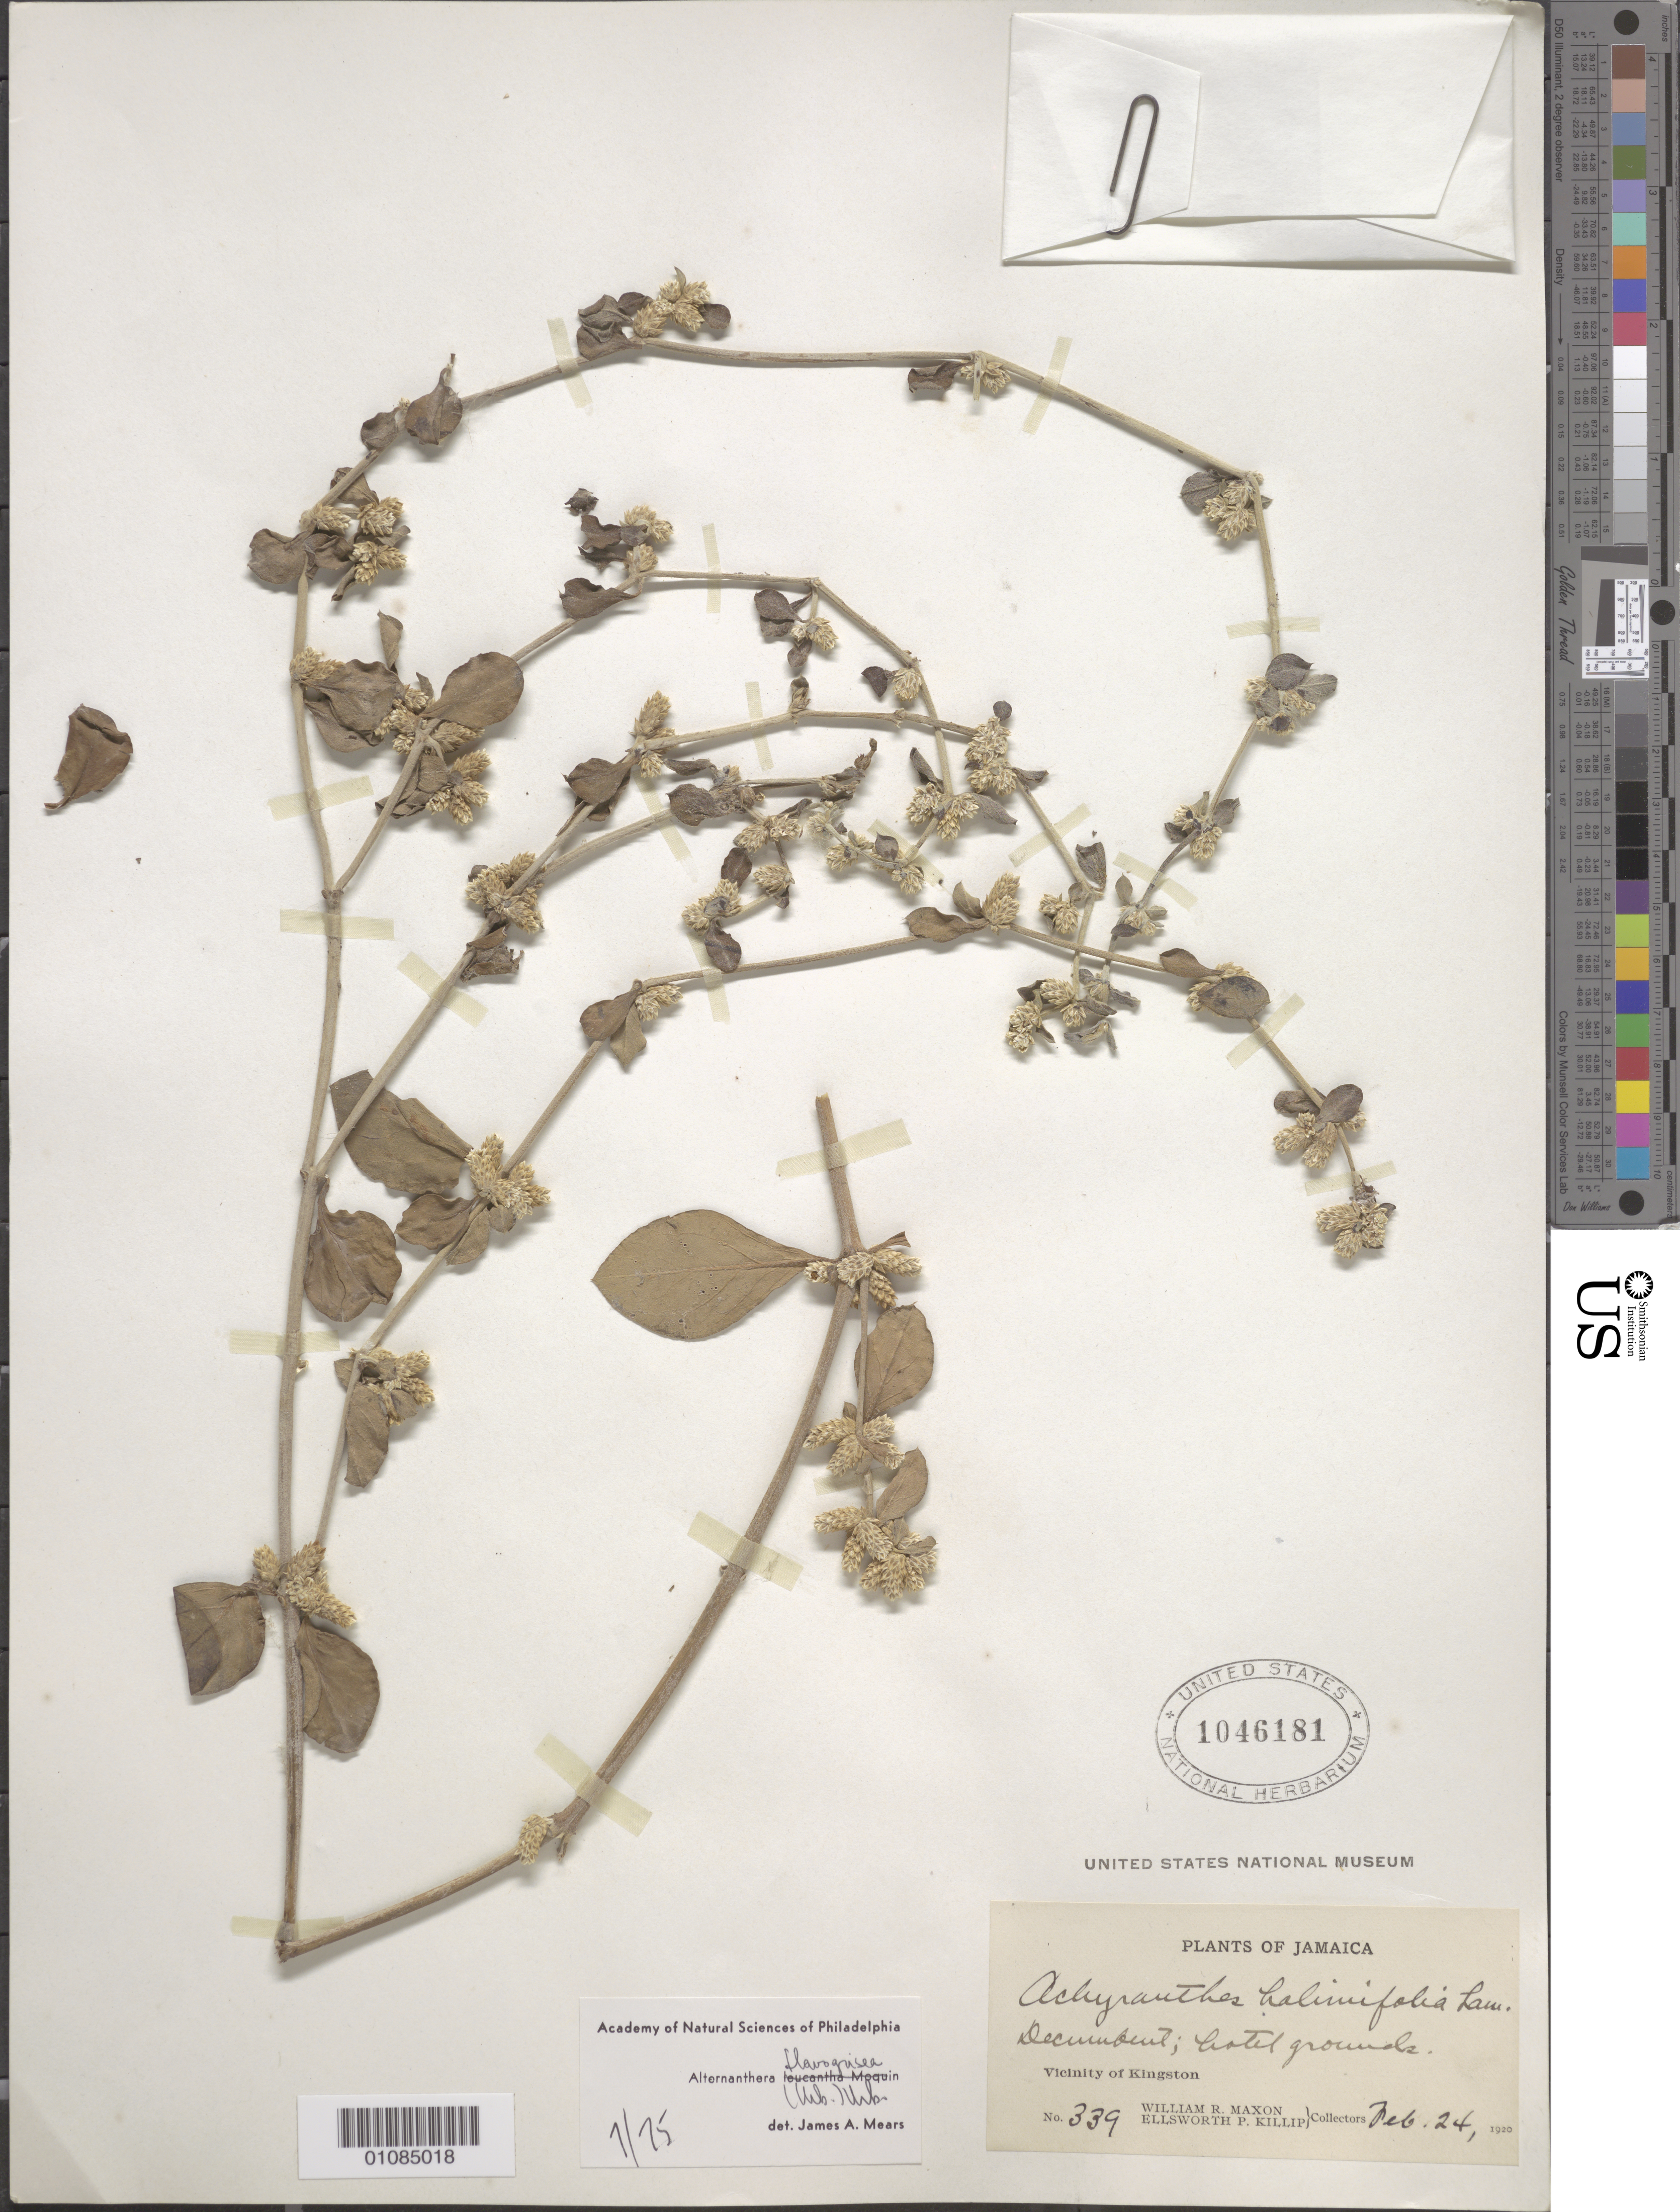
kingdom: Plantae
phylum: Tracheophyta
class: Magnoliopsida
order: Caryophyllales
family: Amaranthaceae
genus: Alternanthera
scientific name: Alternanthera flavogrisea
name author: Urb.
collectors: W. R. Maxon & E. P. Killip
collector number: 339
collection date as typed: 24 Feb 1920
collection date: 1920-02-24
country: Jamaica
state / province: Kingston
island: Jamaica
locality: Vicinity of Kingston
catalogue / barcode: US 1046181